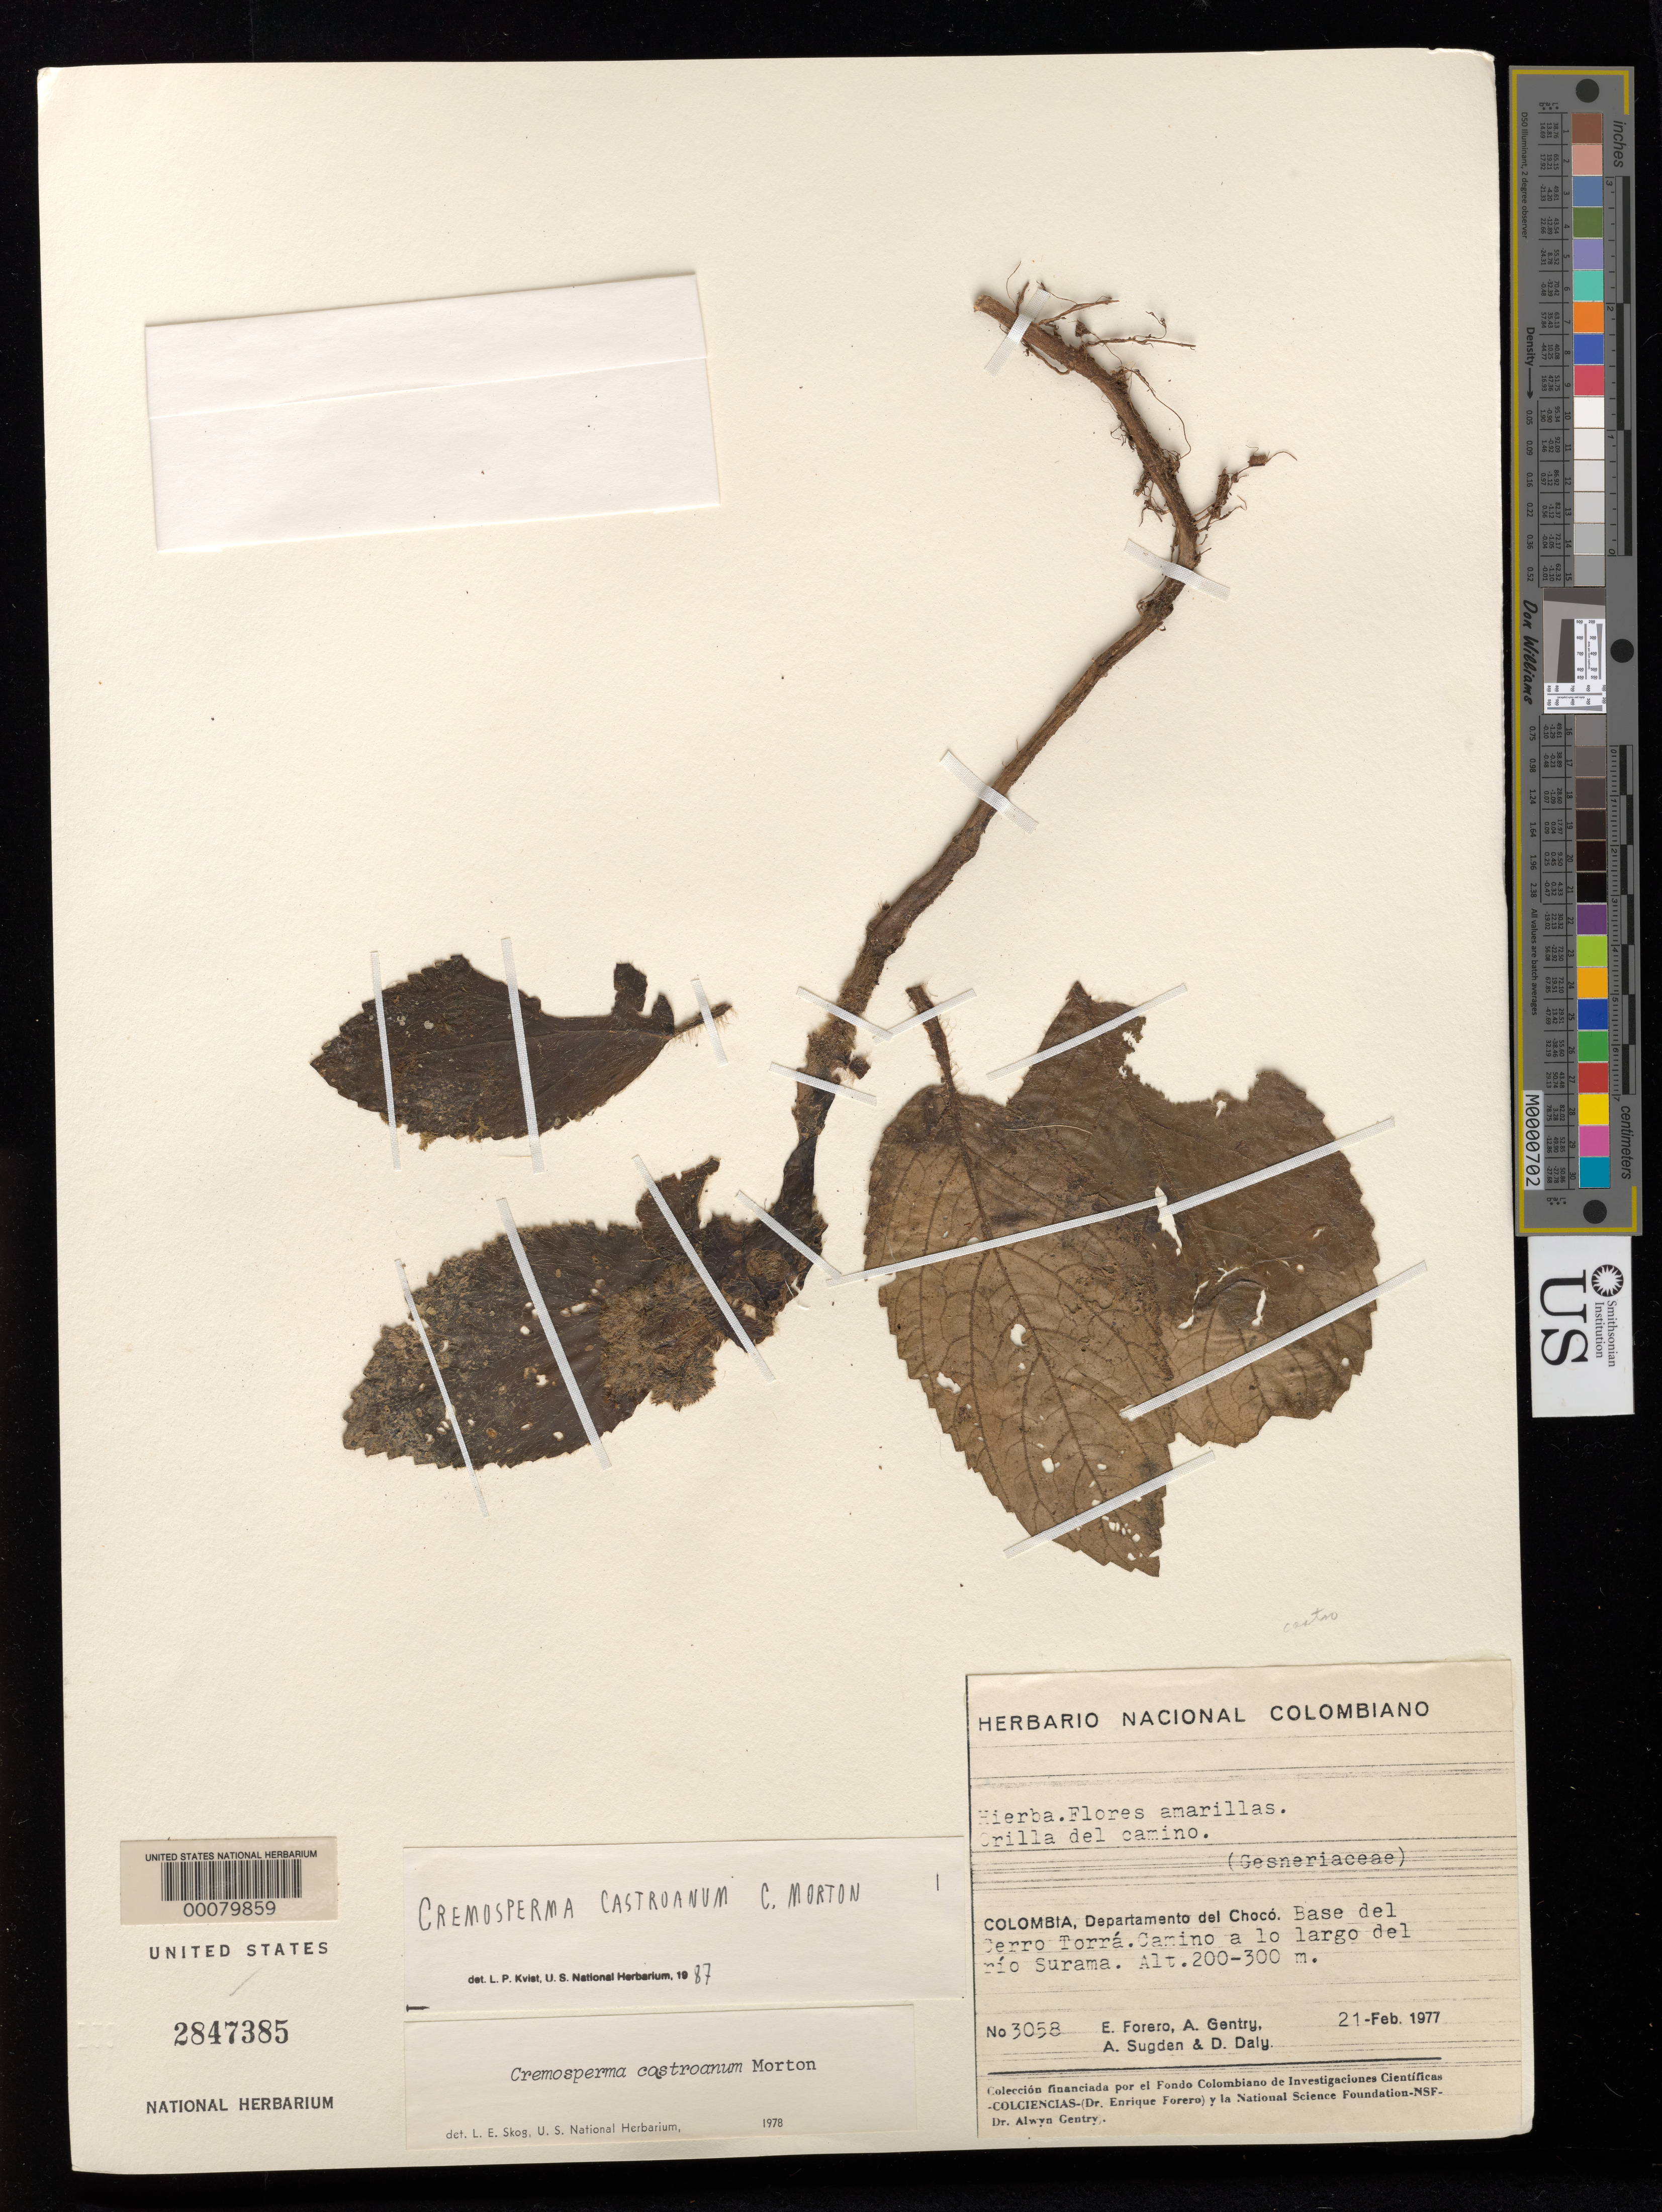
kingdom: Plantae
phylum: Tracheophyta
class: Magnoliopsida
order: Lamiales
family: Gesneriaceae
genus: Cremosperma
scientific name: Cremosperma castroanum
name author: C.V. Morton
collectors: E. Forero, A. H. Gentry, A. Sugden & D. C. Daly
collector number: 3058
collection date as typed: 21 Feb 1977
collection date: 1977-02-21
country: Colombia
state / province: Chocó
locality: Base of Cerro Torra, road along Rio Surama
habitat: Bordering the road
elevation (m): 200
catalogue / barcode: US 2847385